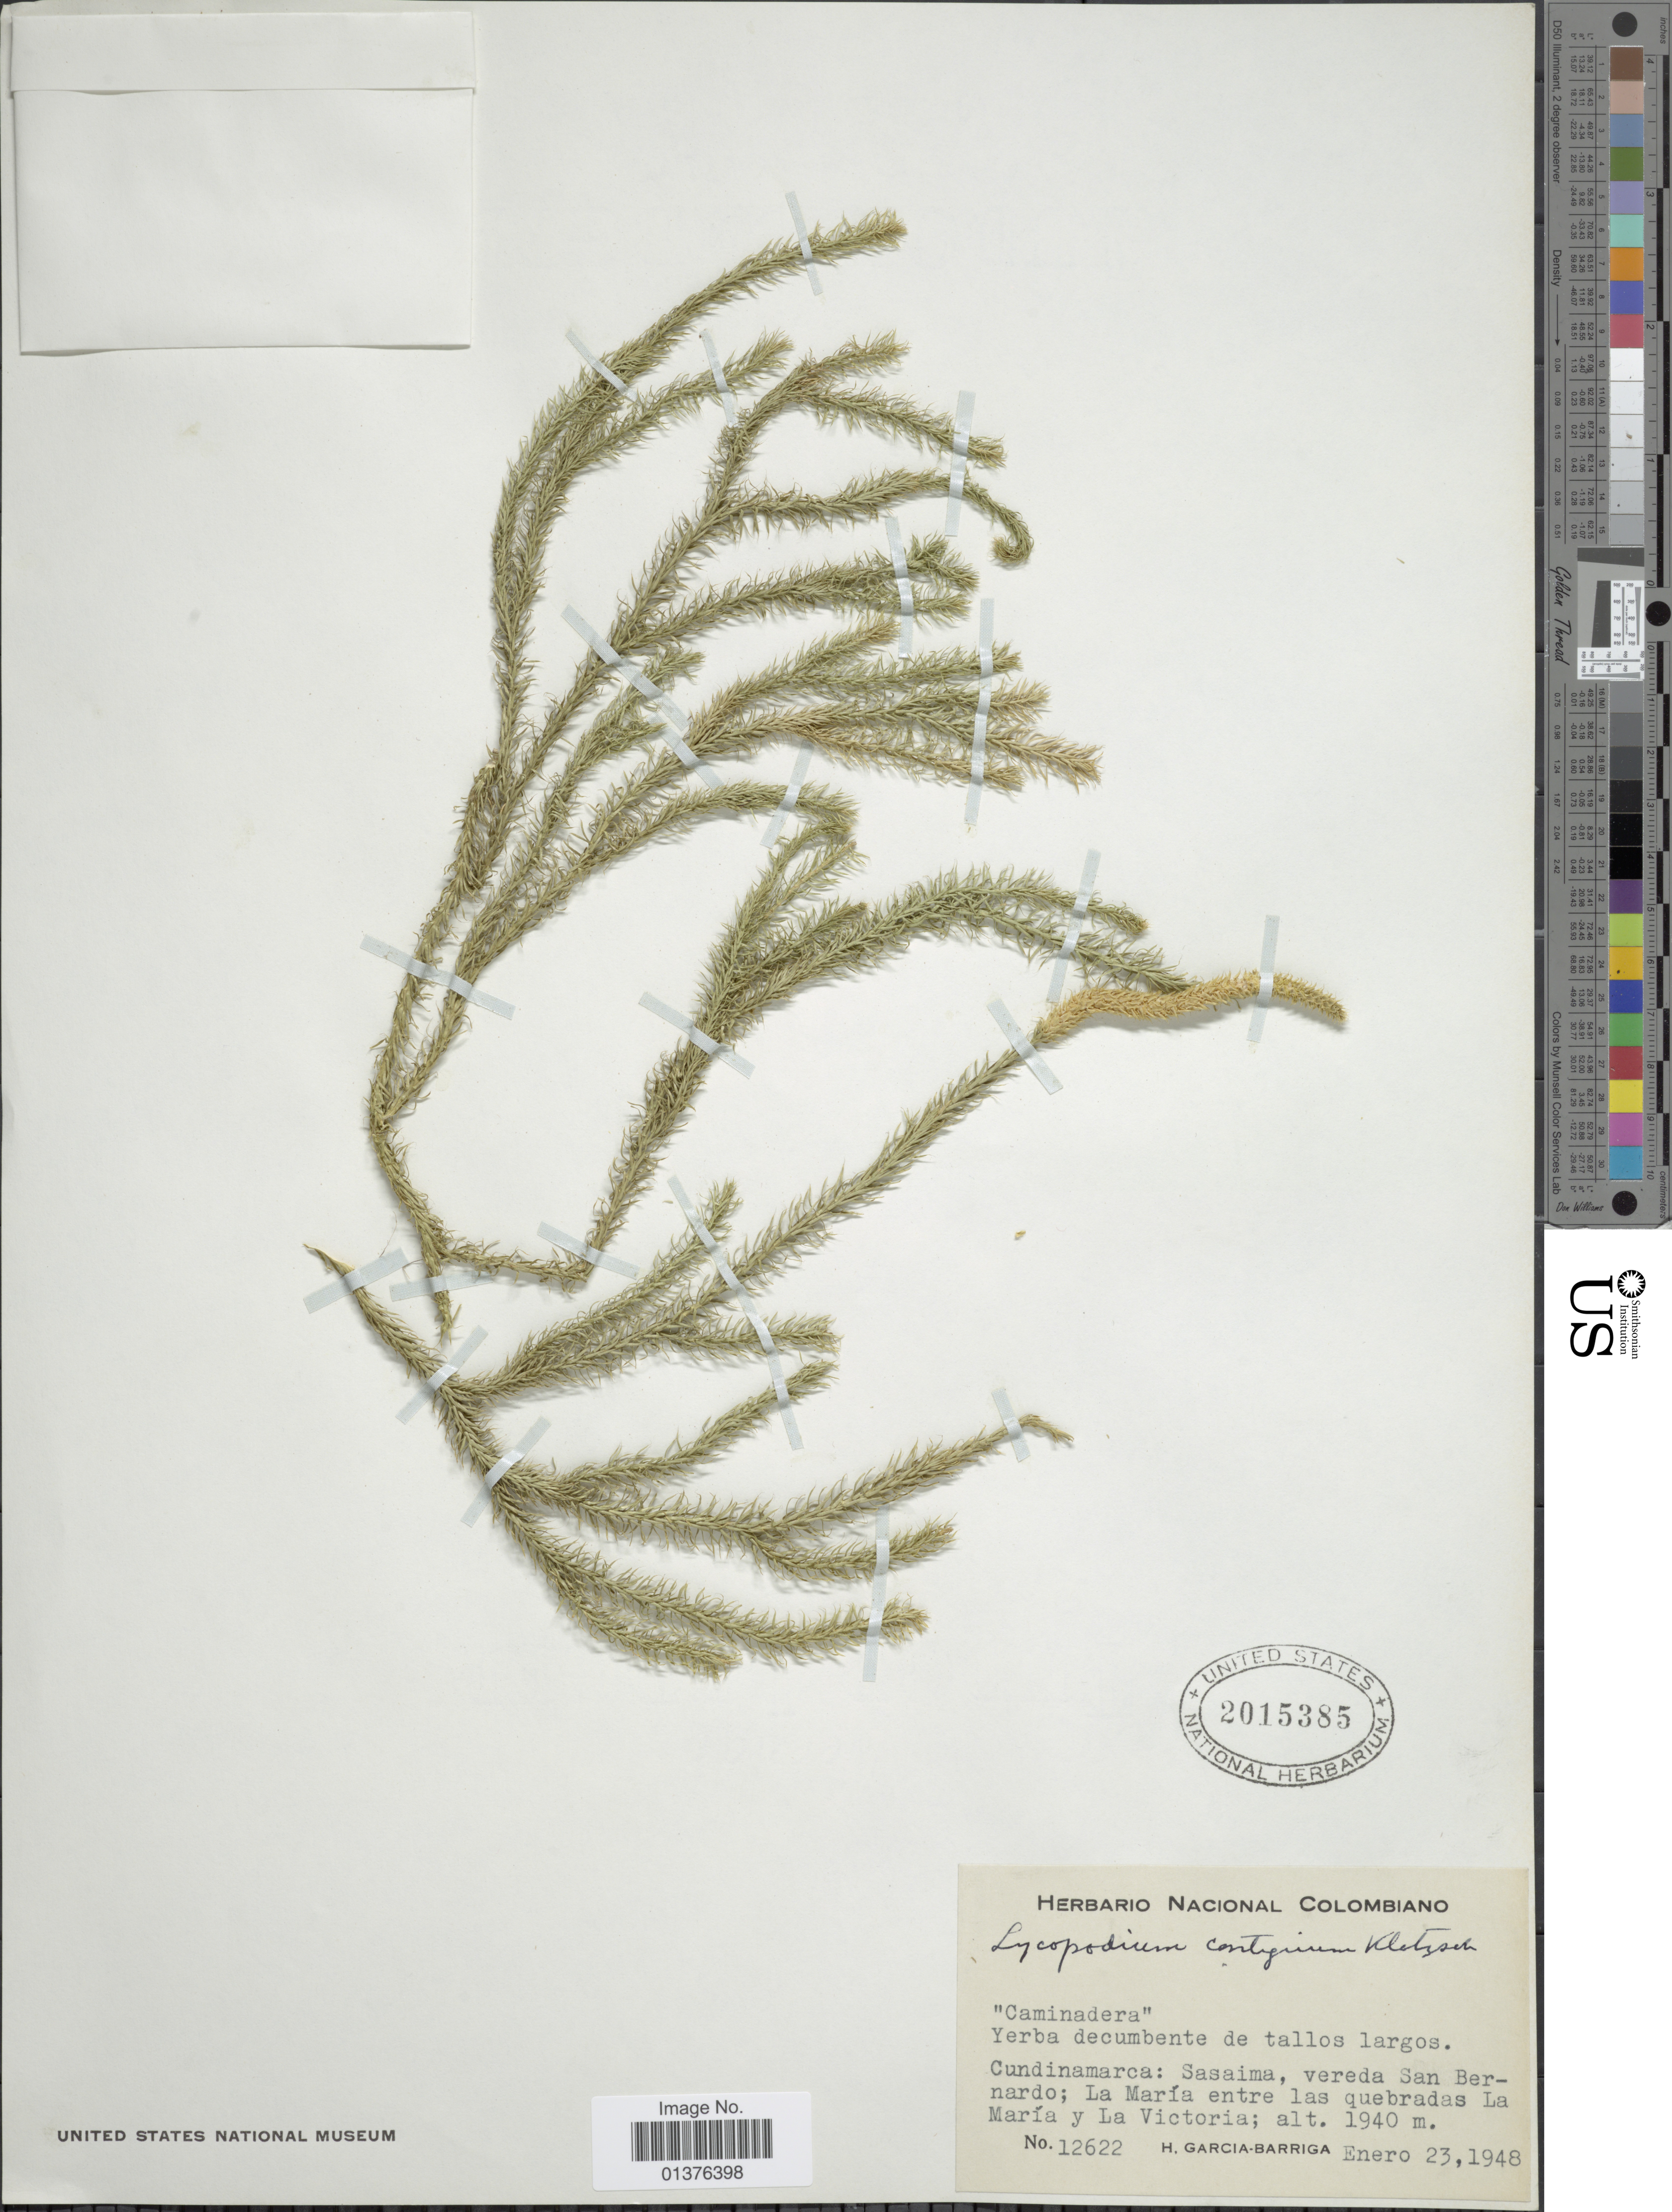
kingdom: Plantae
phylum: Tracheophyta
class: Lycopodiopsida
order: Lycopodiales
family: Lycopodiaceae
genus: Lycopodium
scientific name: Lycopodium clavatum subsp. contiguum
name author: (Klotzsch) B. Øllg.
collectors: H. García Barriga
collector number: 12622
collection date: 1948-01-23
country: Colombia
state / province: Cundinamarca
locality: Sasaima, vereda San Bernardo, La Maria entre las Quebradas La Maria y La Victoria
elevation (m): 1940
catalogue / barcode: US 2015385